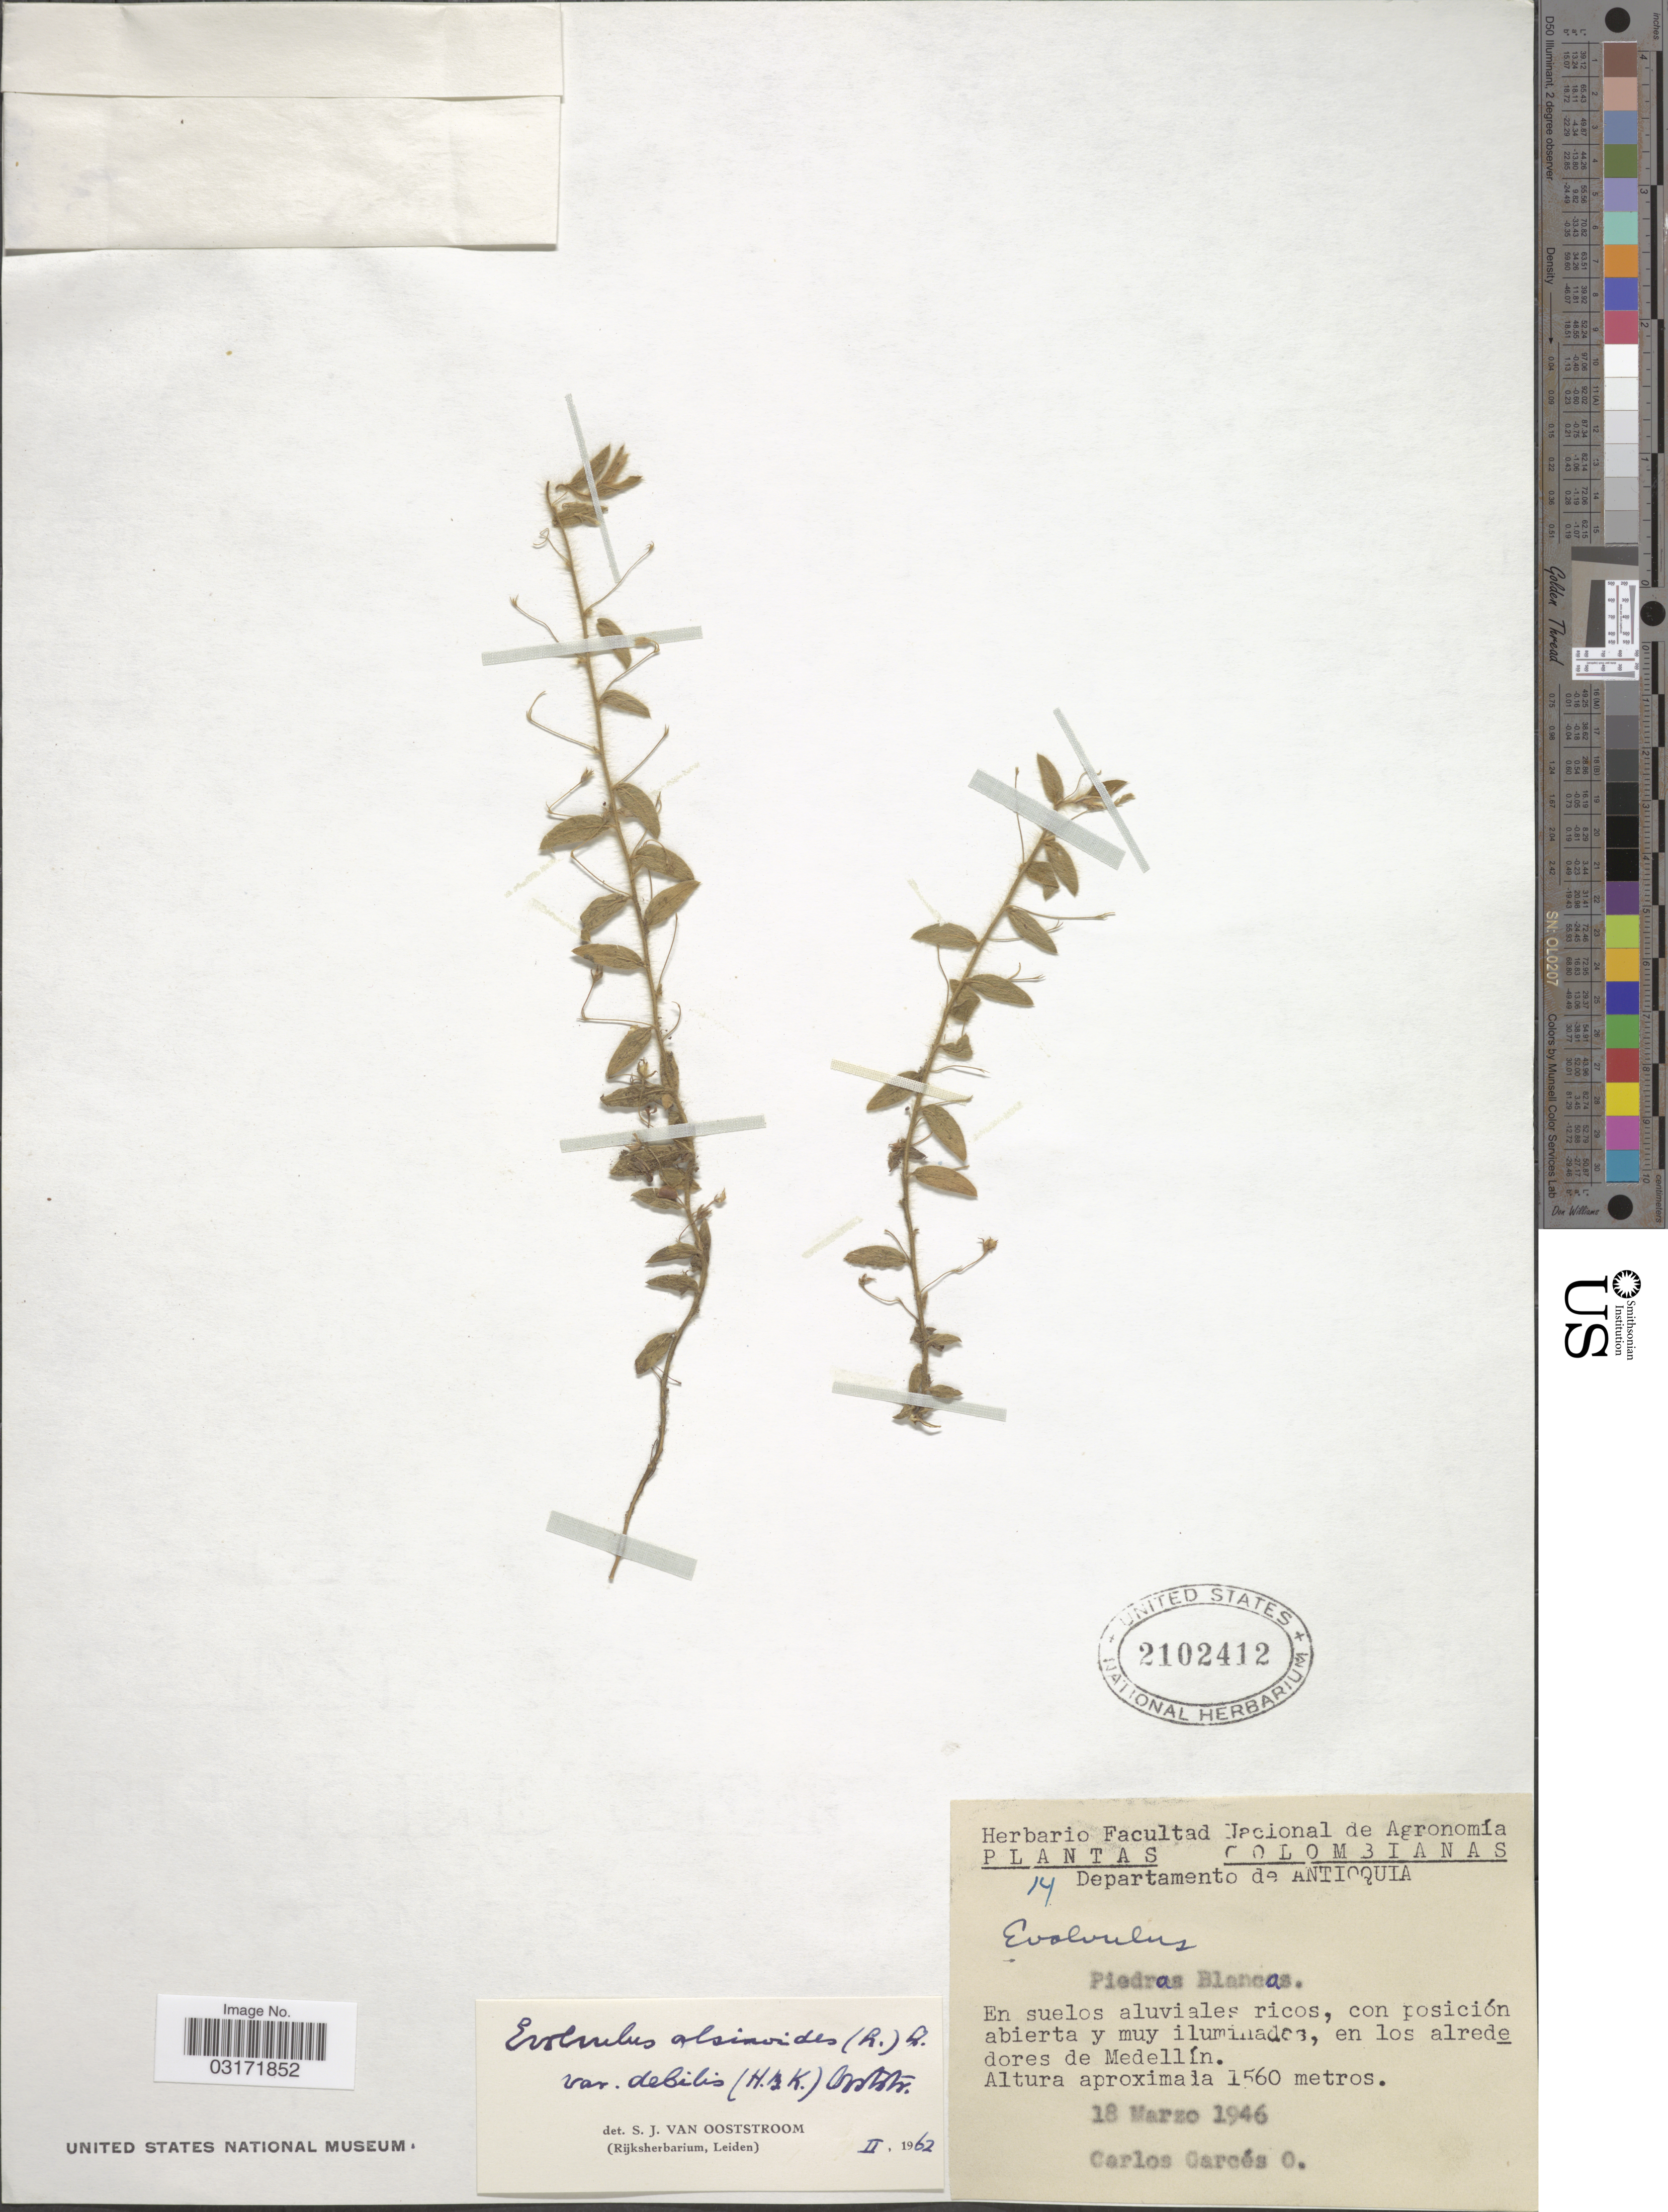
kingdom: Plantae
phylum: Tracheophyta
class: Magnoliopsida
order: Solanales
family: Convolvulaceae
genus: Evolvulus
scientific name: Evolvulus alsinoides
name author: (L.) L.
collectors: C. Garces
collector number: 14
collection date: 1946-03-18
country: Colombia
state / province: Antioquia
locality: Departamento de Antioquia, en los alrededores de Medellín.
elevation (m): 1560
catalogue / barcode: US 2102412